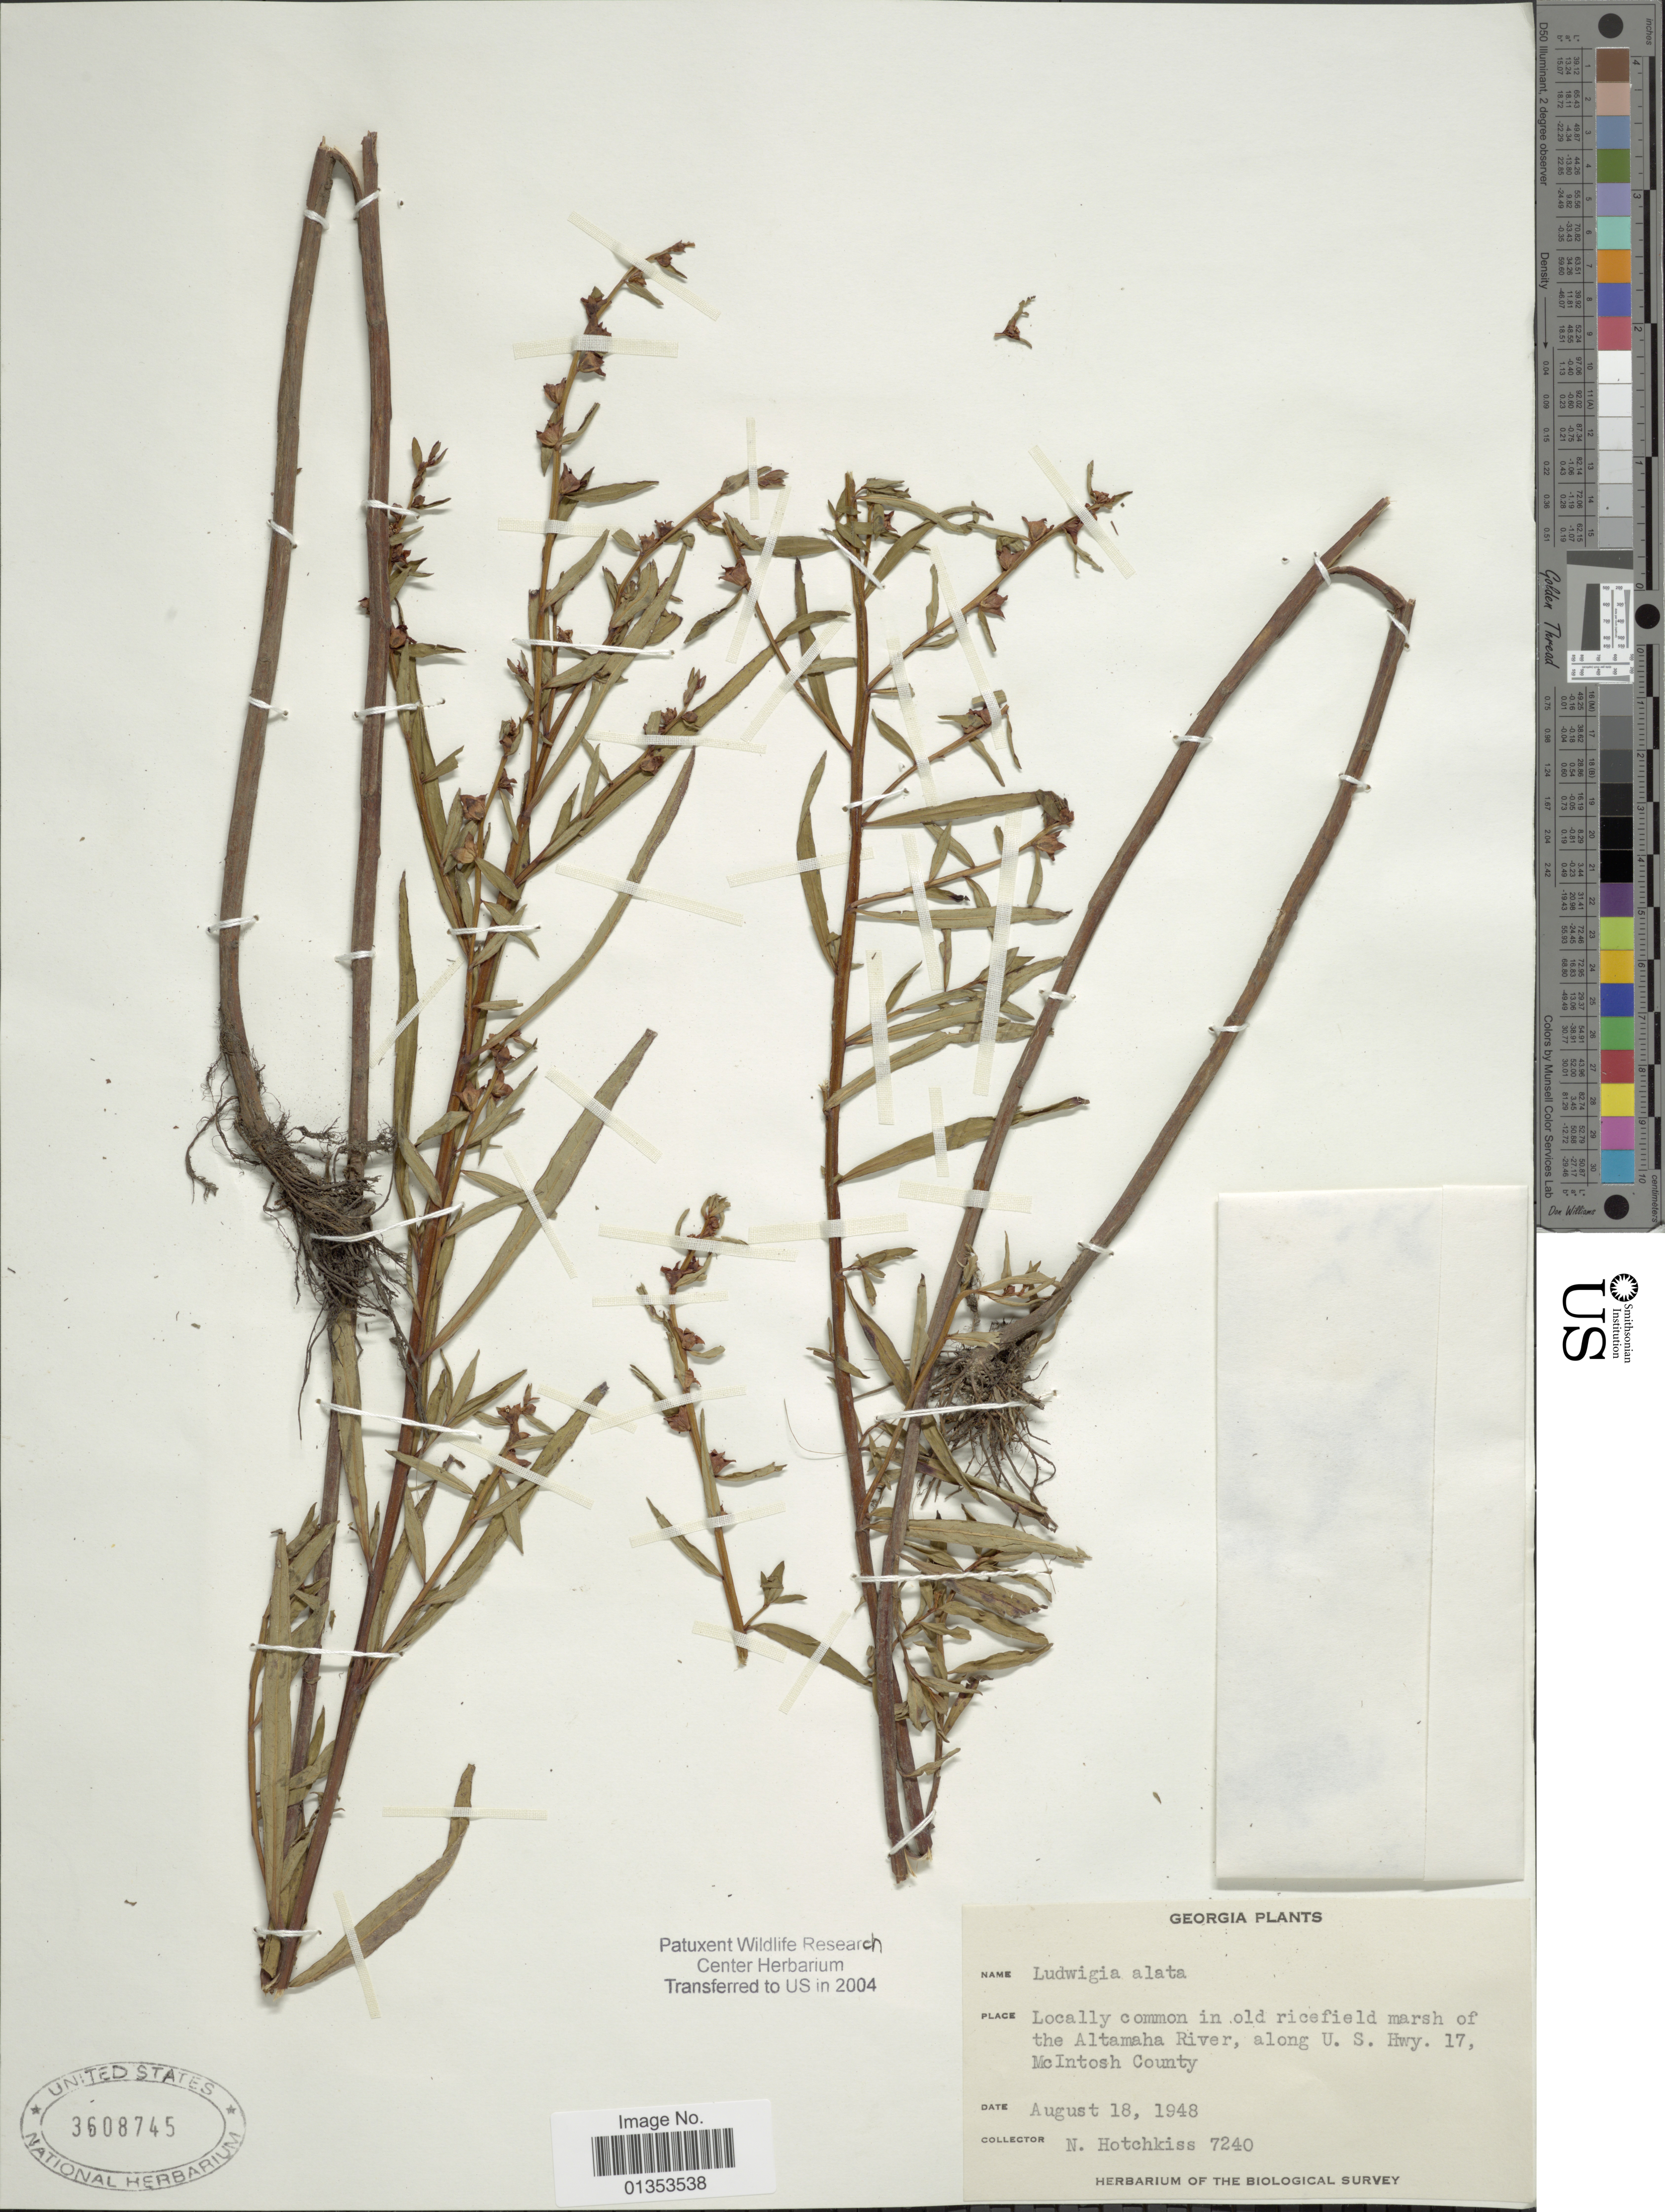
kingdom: Plantae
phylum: Tracheophyta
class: Magnoliopsida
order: Myrtales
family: Onagraceae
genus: Ludwigia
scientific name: Ludwigia alata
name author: Elliott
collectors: N. Hotchkiss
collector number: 7240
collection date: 1948-08-18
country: United States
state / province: Georgia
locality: Locally common in old ricefield marsh of the Altamaha River, along U.S. Hwy. 17, McIntosh County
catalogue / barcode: US 3608745